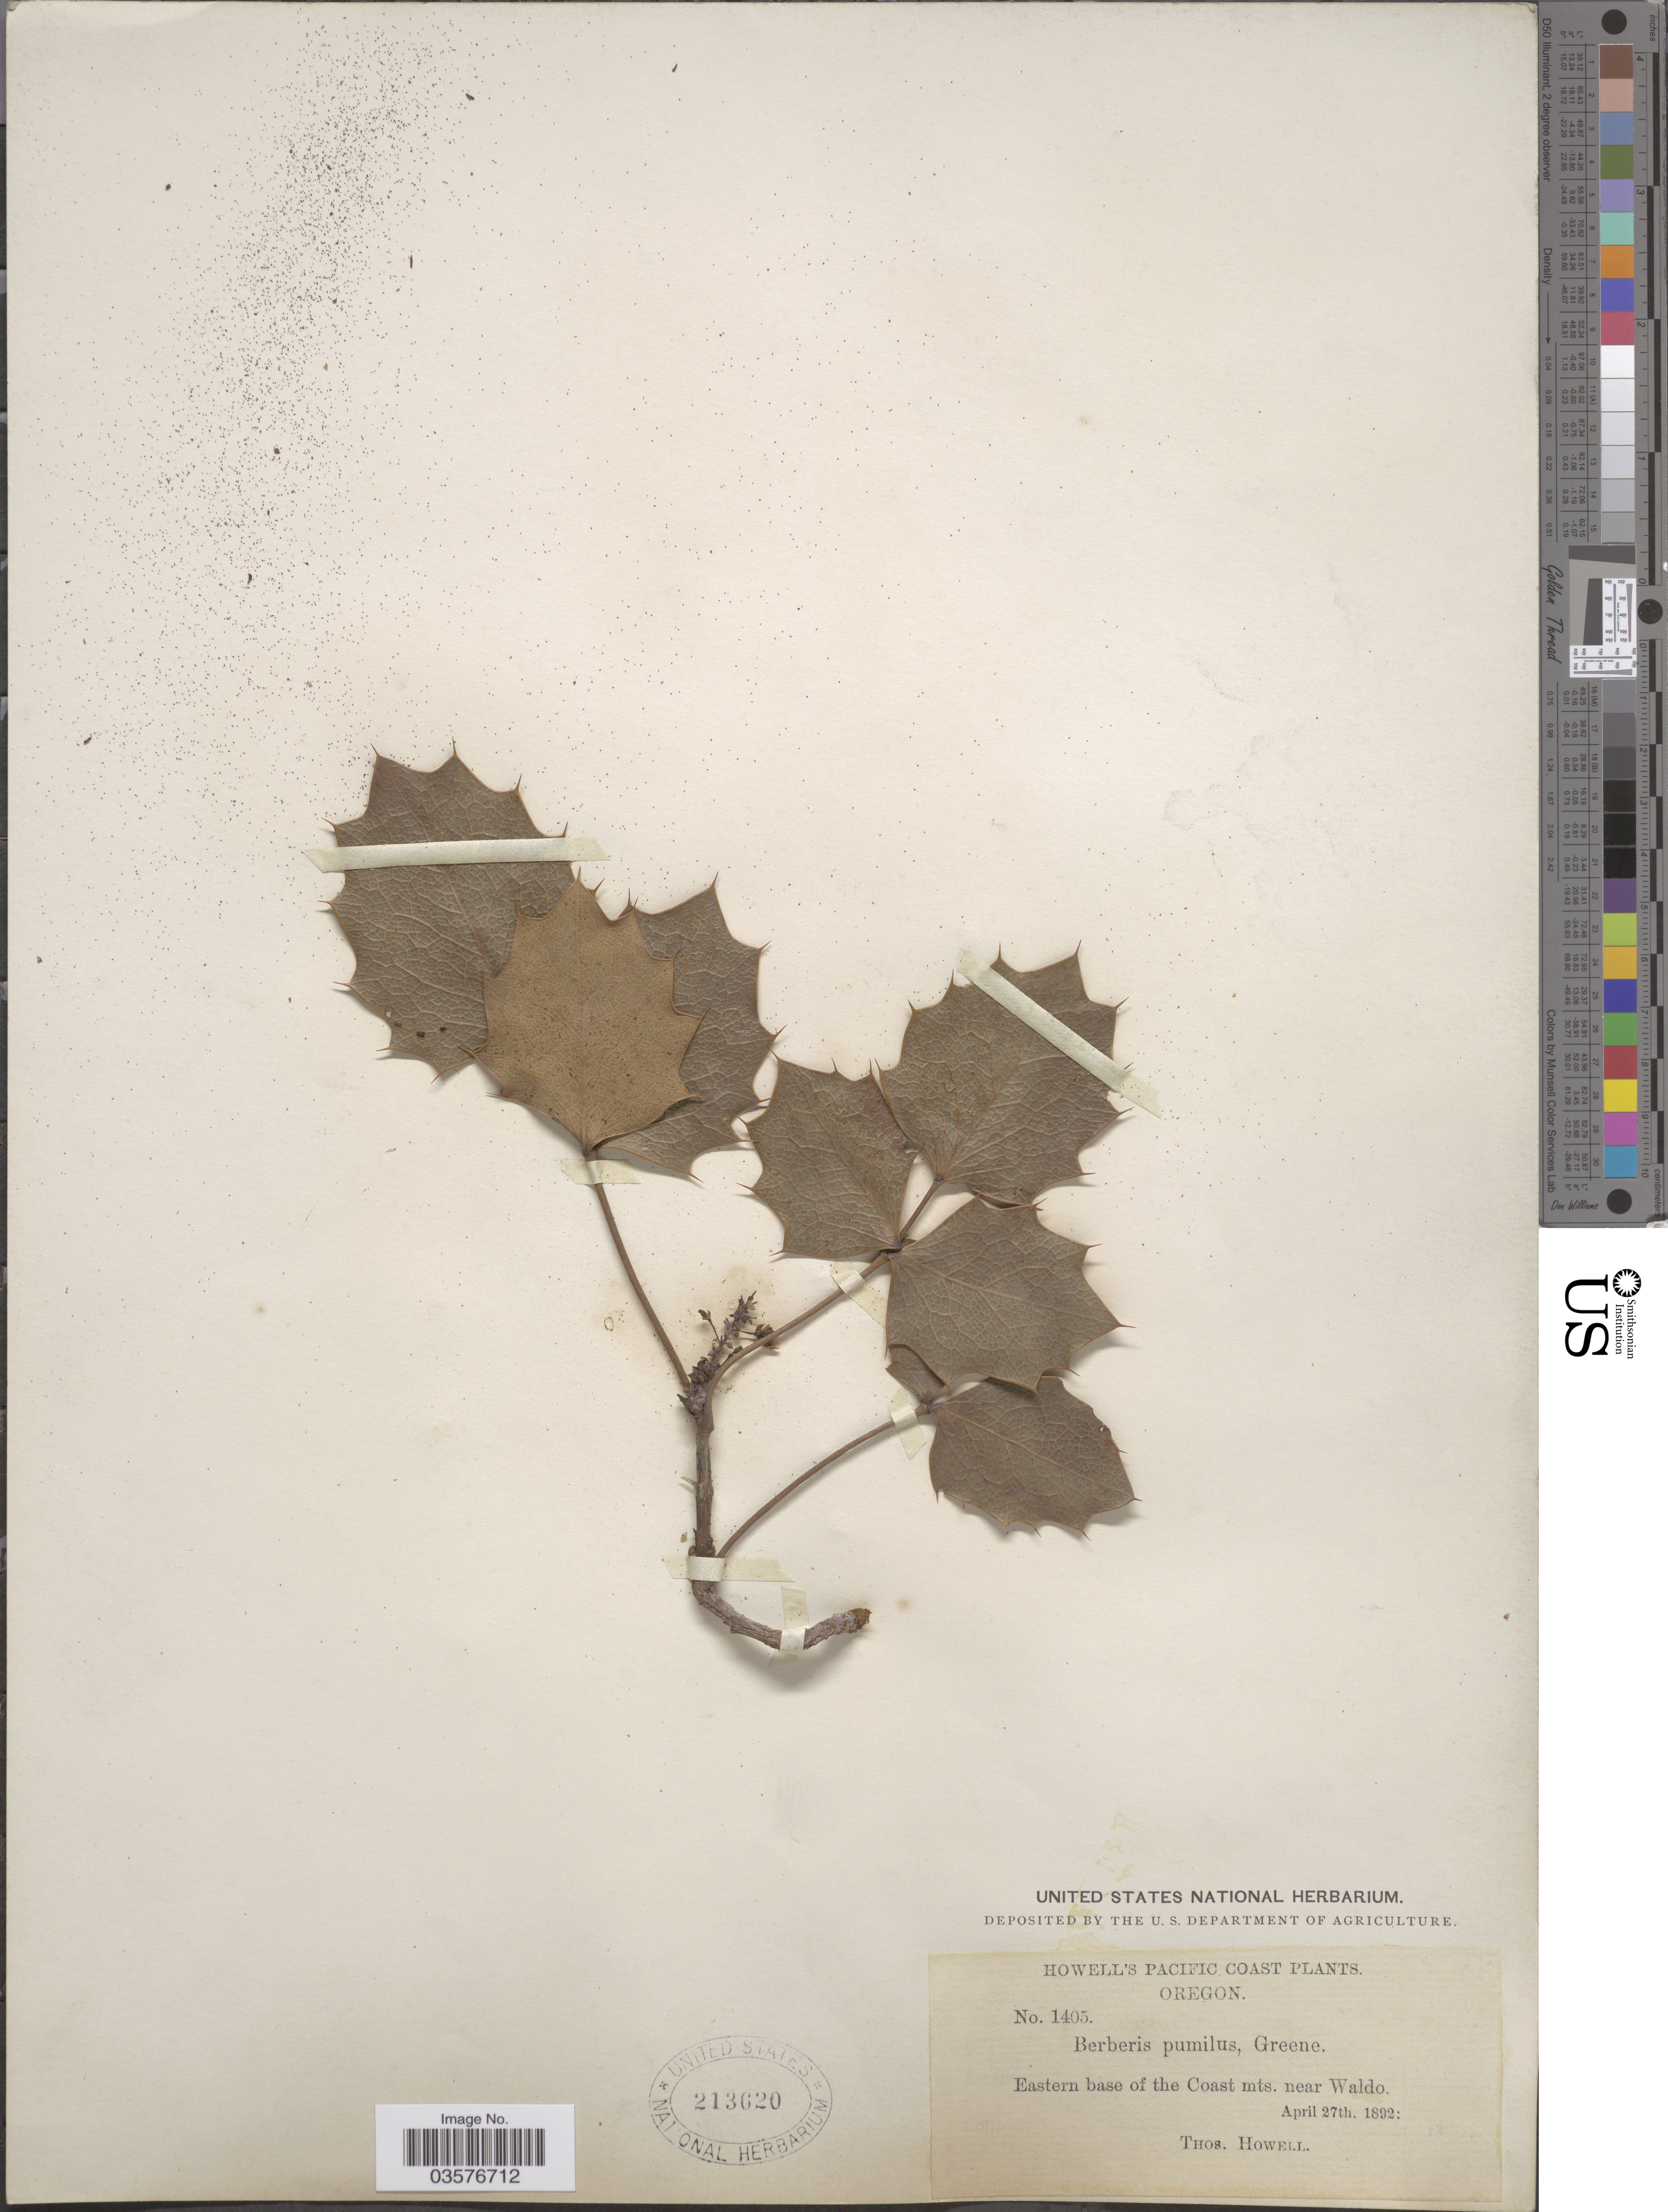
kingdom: Plantae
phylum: Tracheophyta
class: Magnoliopsida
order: Ranunculales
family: Berberidaceae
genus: Mahonia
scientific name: Mahonia pumila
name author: (Greene) Fedde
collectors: T. Howell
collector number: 1405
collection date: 1892-04-27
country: United States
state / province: Oregon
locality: Pacific Coast, Eastern base of the Coast mts. near Waldo.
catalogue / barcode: US 213620